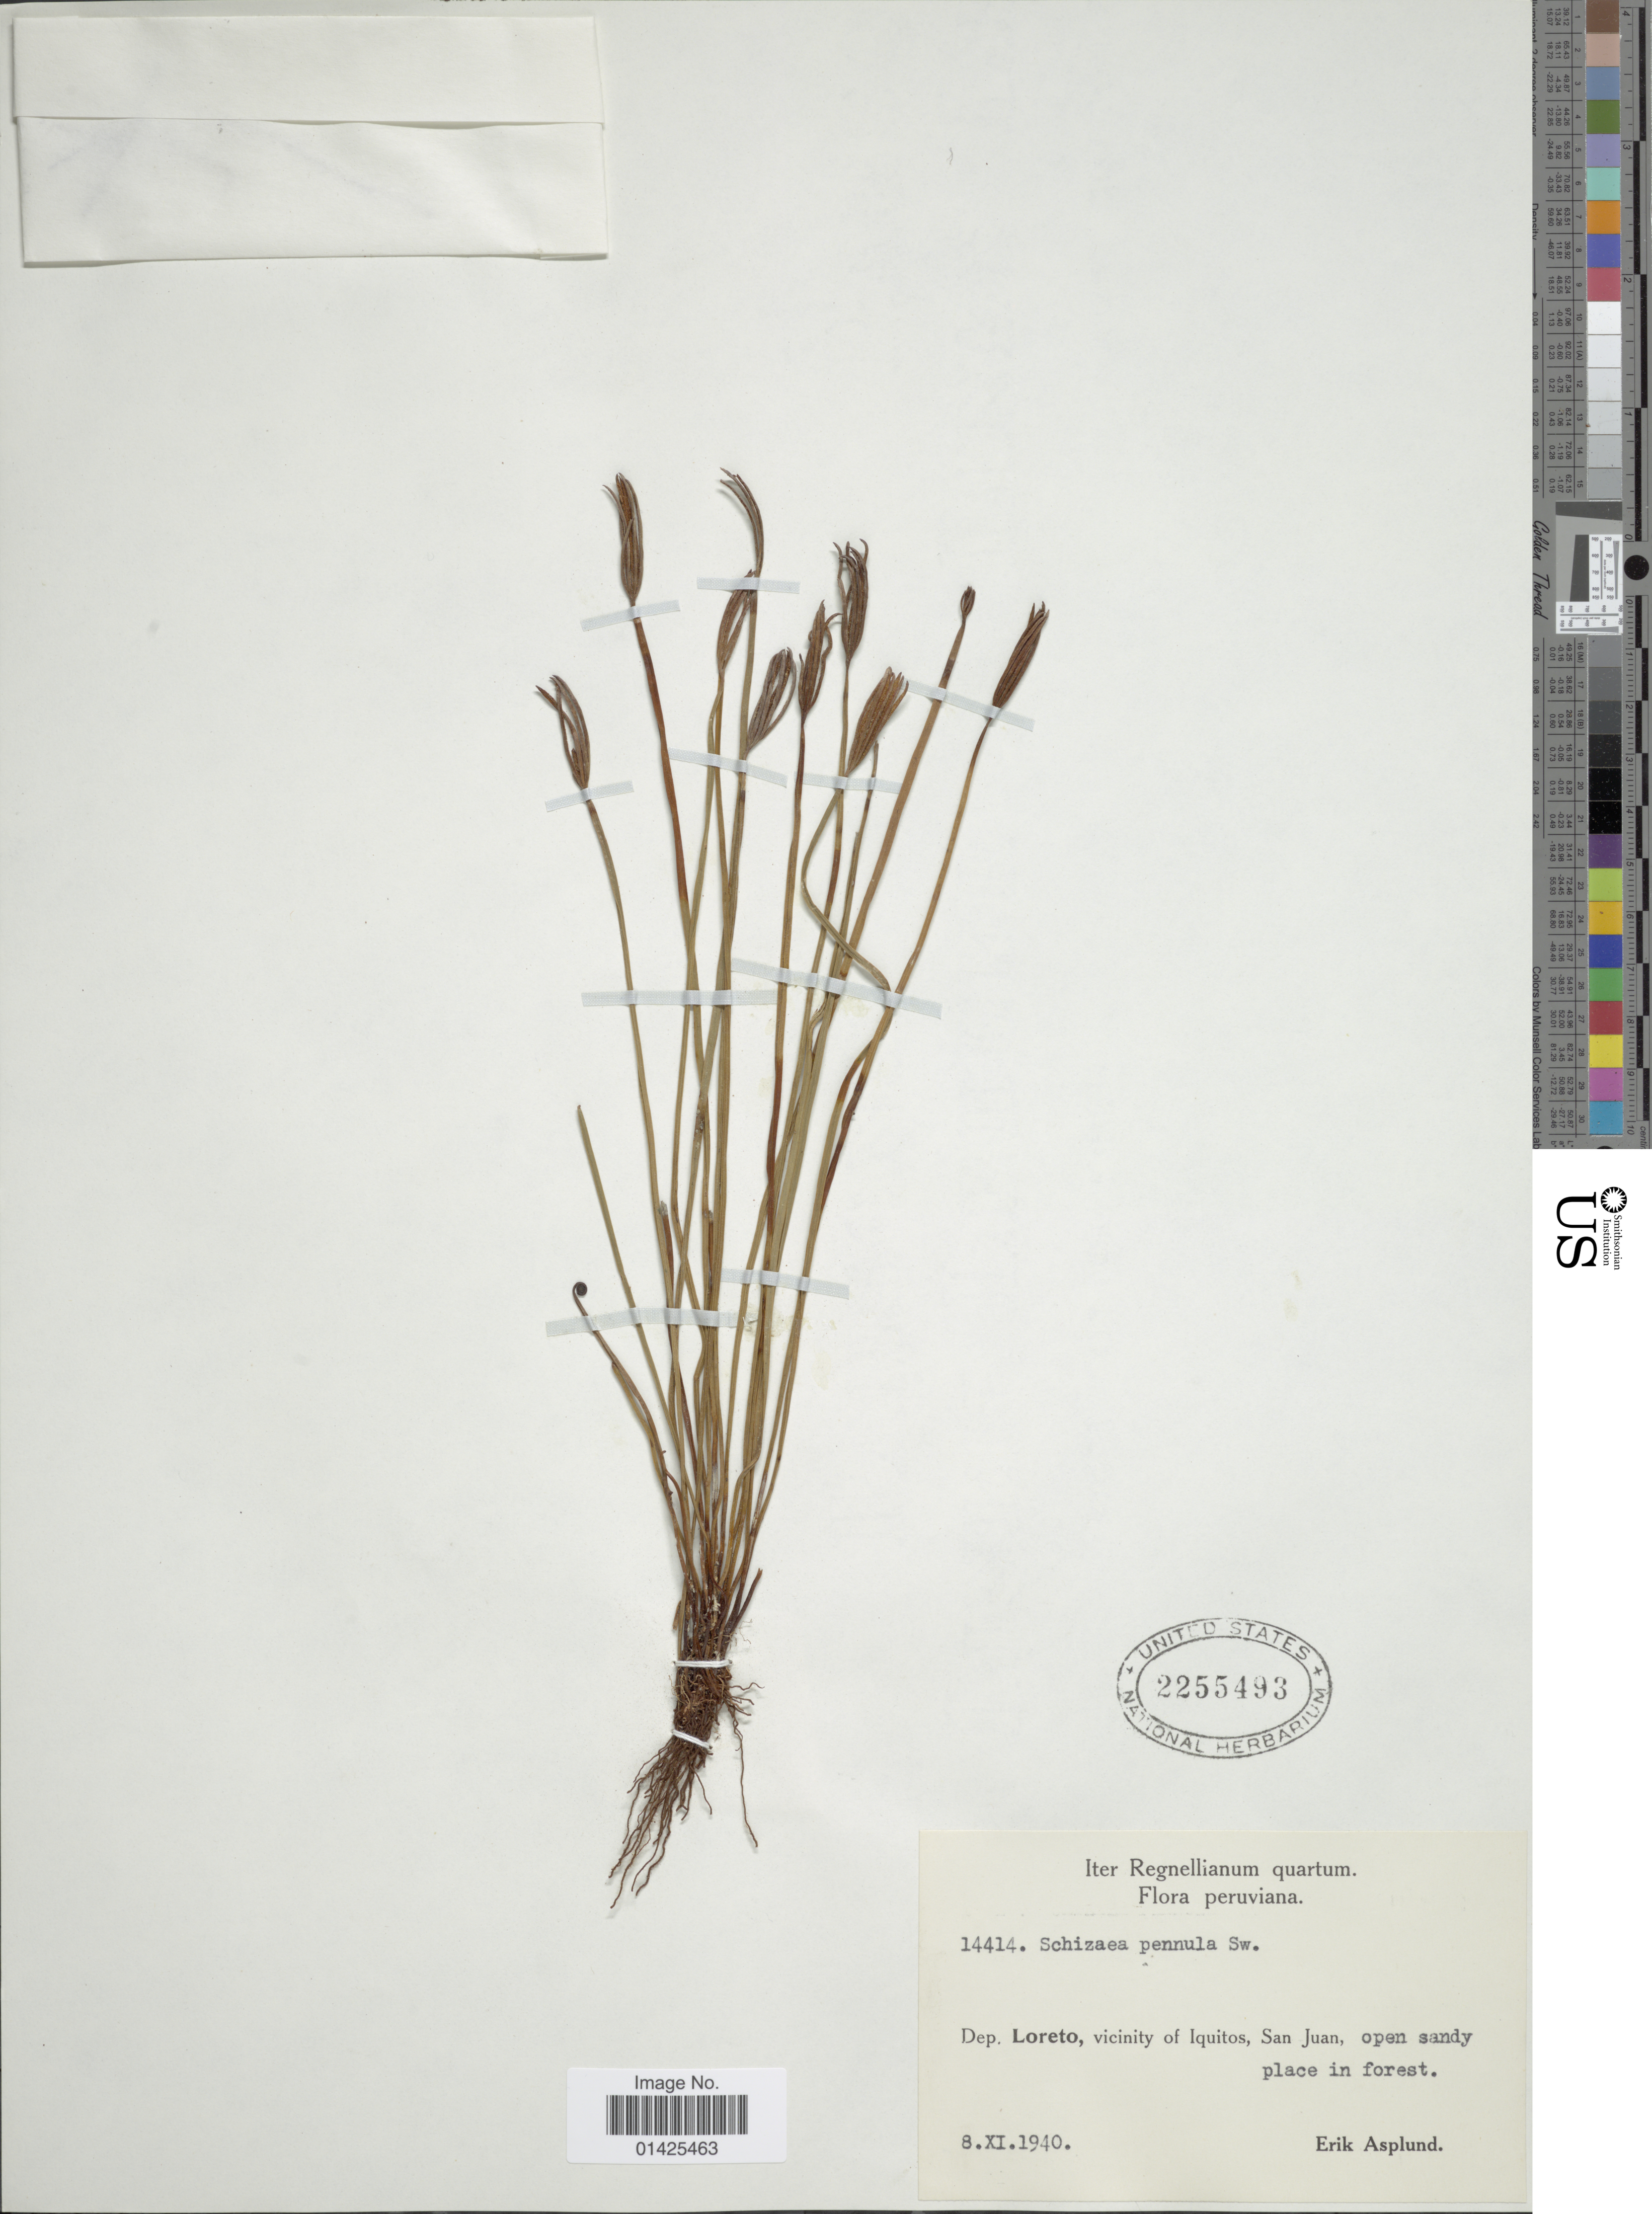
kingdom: Plantae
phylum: Tracheophyta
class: Polypodiopsida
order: Schizaeales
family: Schizaeaceae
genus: Actinostachys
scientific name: Actinostachys pennula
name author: (Sw.) Hook.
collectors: E. Asplund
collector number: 14414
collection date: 1940-09-08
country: Peru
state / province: Loreto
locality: Vicinity of Iquitos, San Juan.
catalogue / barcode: US 2255493